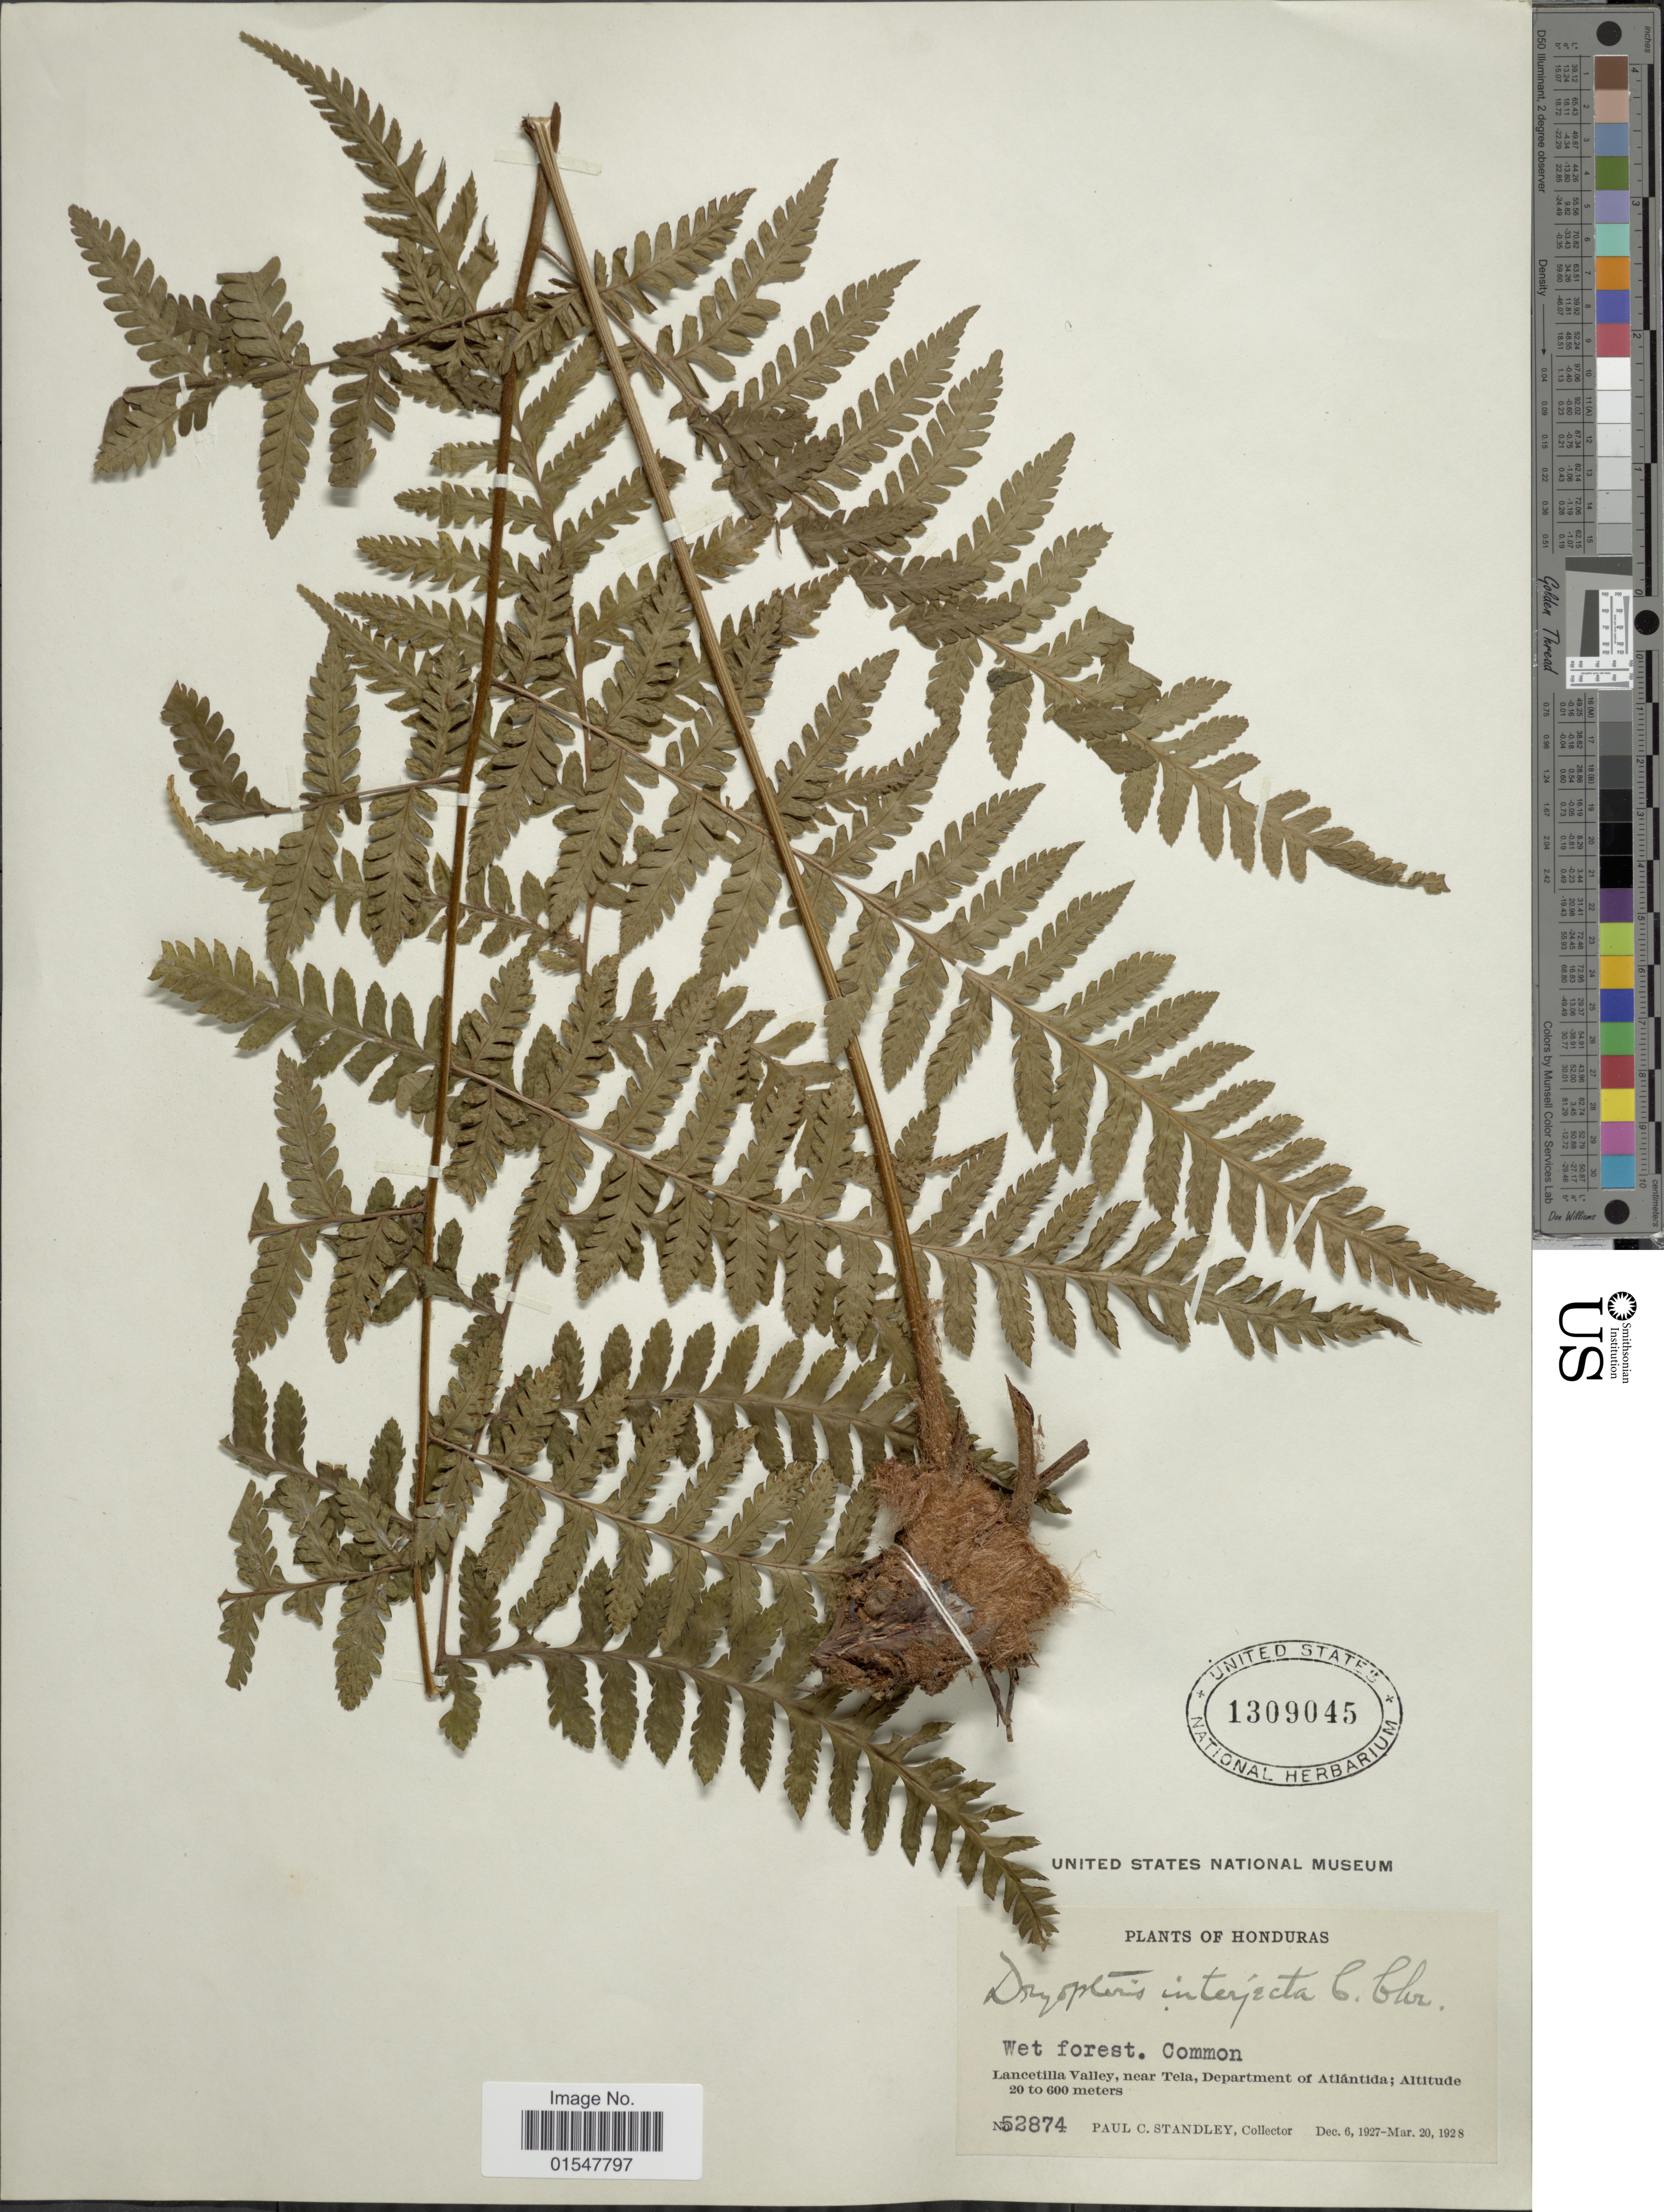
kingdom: Plantae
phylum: Tracheophyta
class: Polypodiopsida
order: Polypodiales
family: Dryopteridaceae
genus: Ctenitis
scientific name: Ctenitis interjecta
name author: (C. Chr.) Ching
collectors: P. C. Standley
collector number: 52874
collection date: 1927-12-06/1928-03-20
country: Honduras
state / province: Atlántida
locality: Honduras, Lancetilla Valley, near Tela, Department of Atlantida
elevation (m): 20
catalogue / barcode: US 1309045